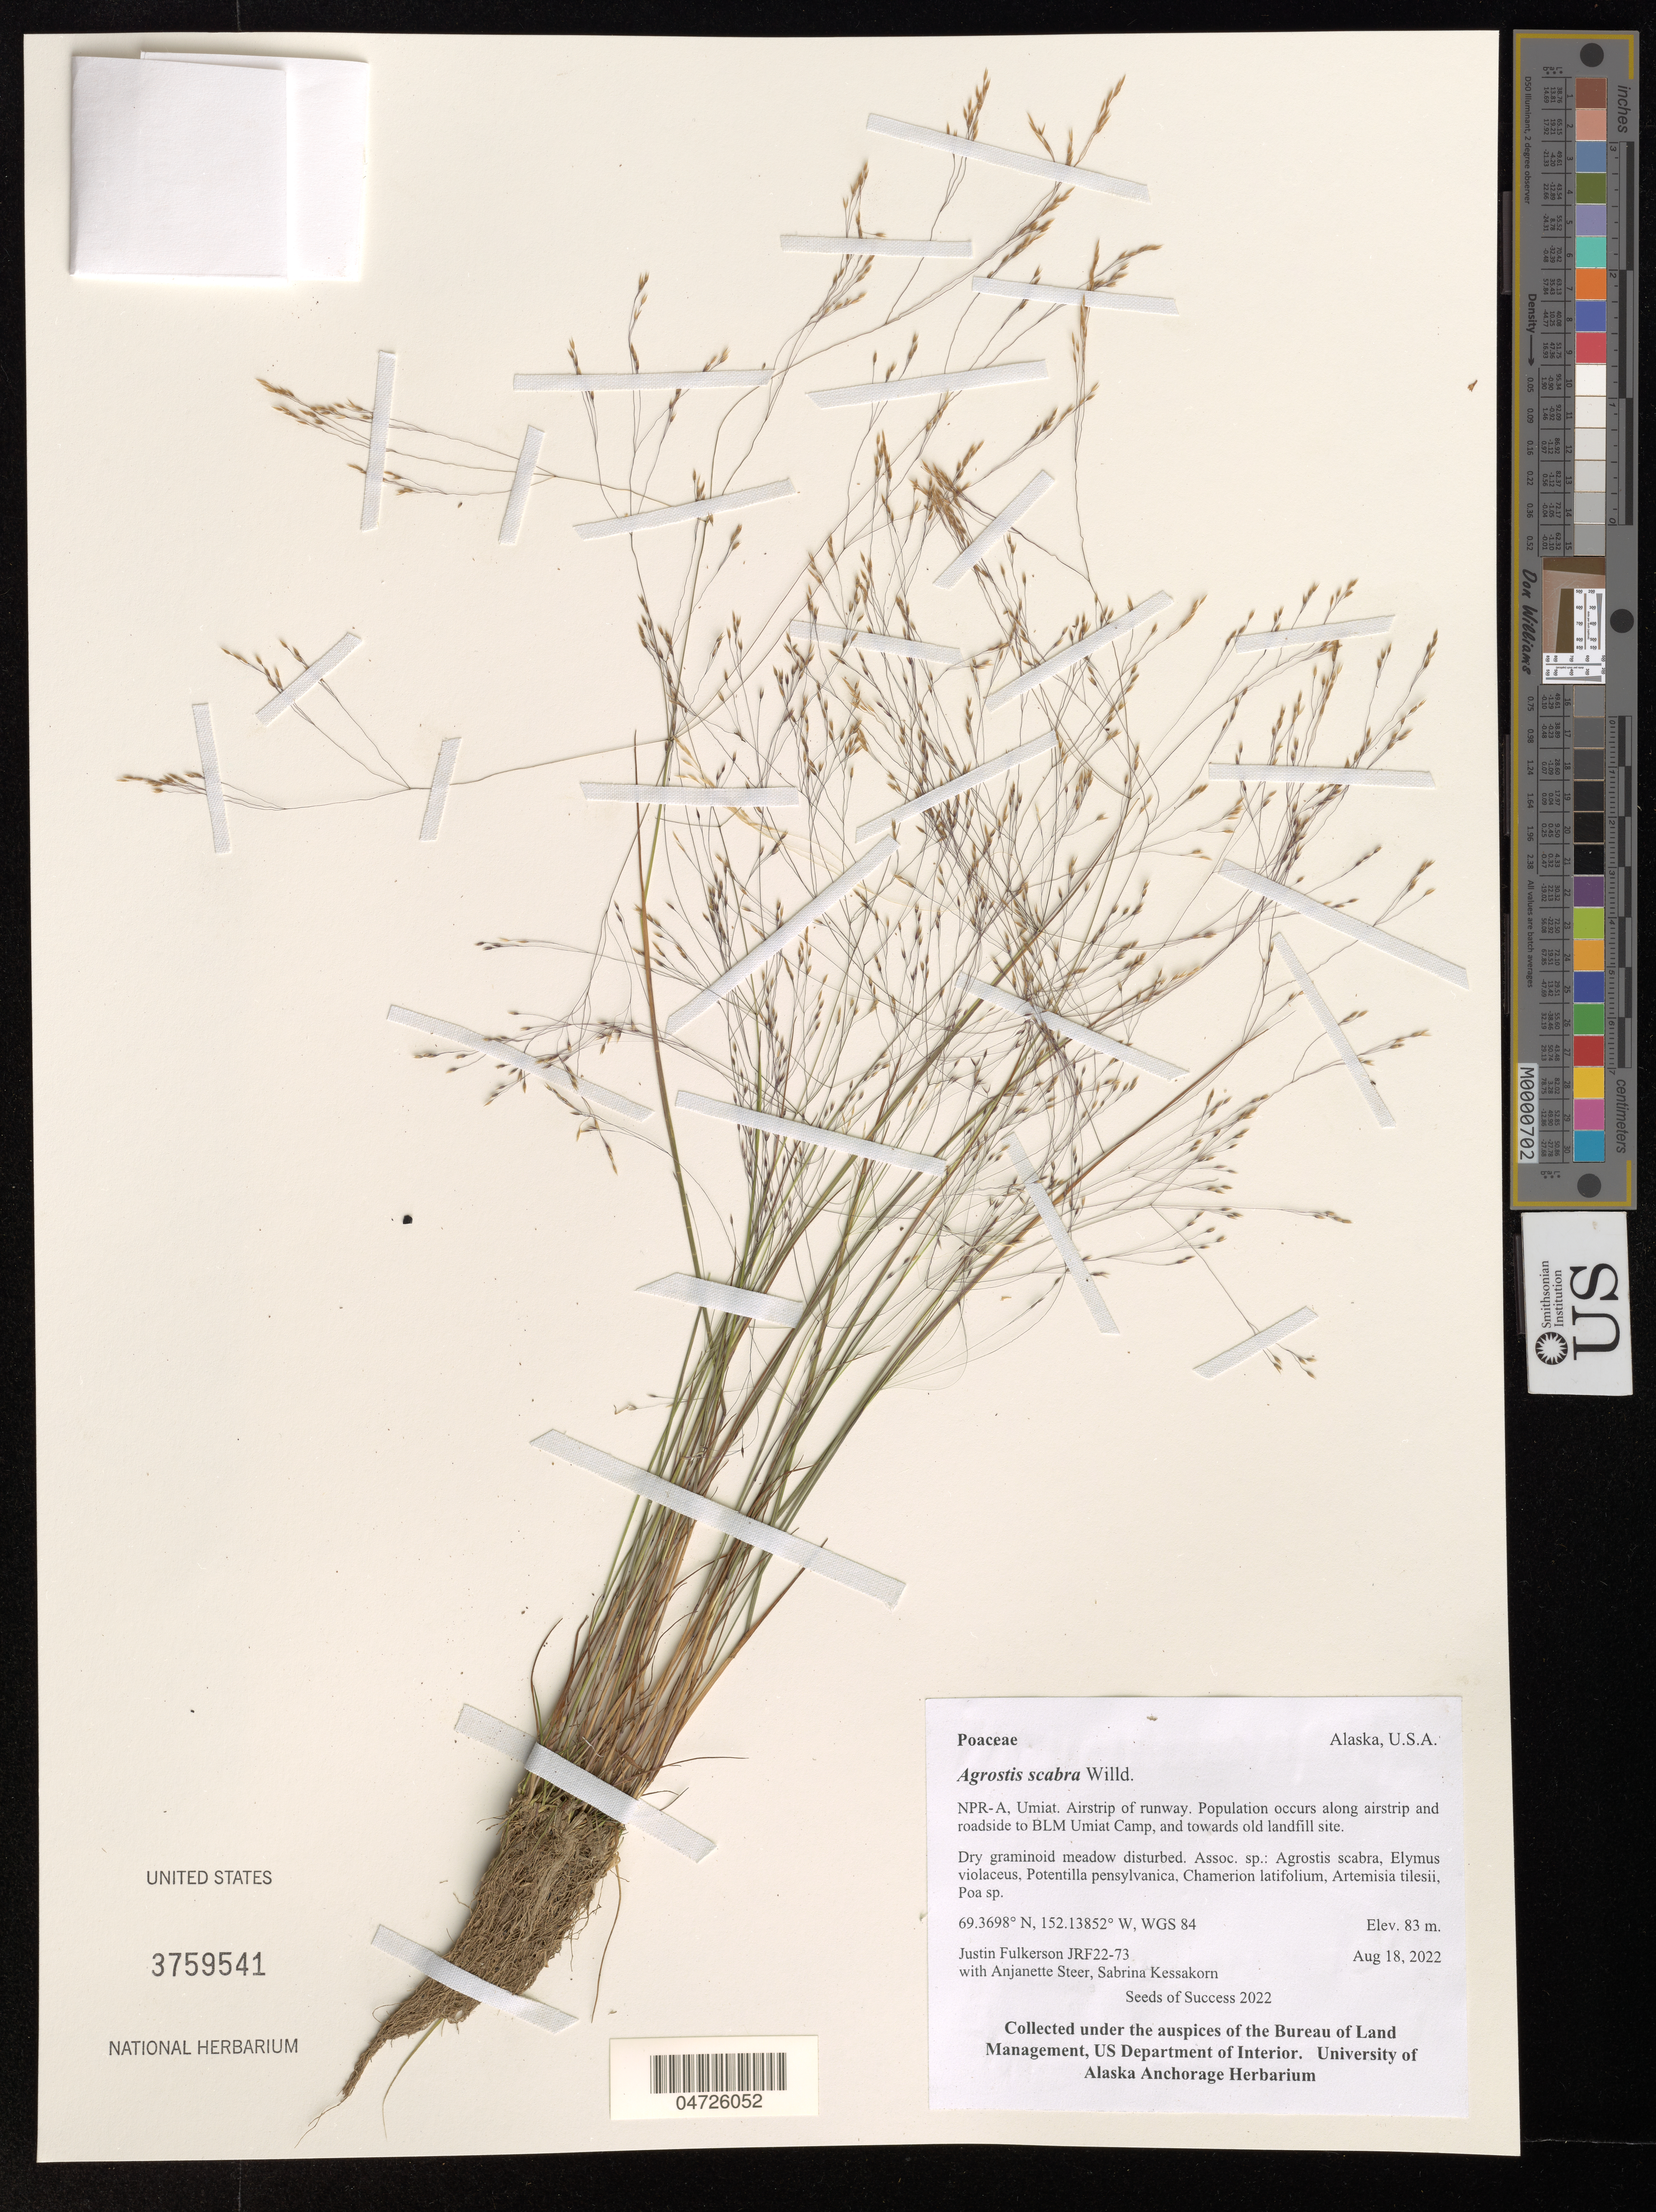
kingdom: Plantae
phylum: Tracheophyta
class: Liliopsida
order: Poales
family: Poaceae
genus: Agrostis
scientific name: Agrostis scabra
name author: Willd.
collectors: J. Fulkerson & A. Steer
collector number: JRF22-73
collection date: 2022-08-18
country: United States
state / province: Alaska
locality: NPR-A, Umiat. Airstrip of runway. Population occurs along airstrip and roadside to BLM Umiat Camp, and towards old landfill site. WGS 84.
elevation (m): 83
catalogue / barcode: US 3759541